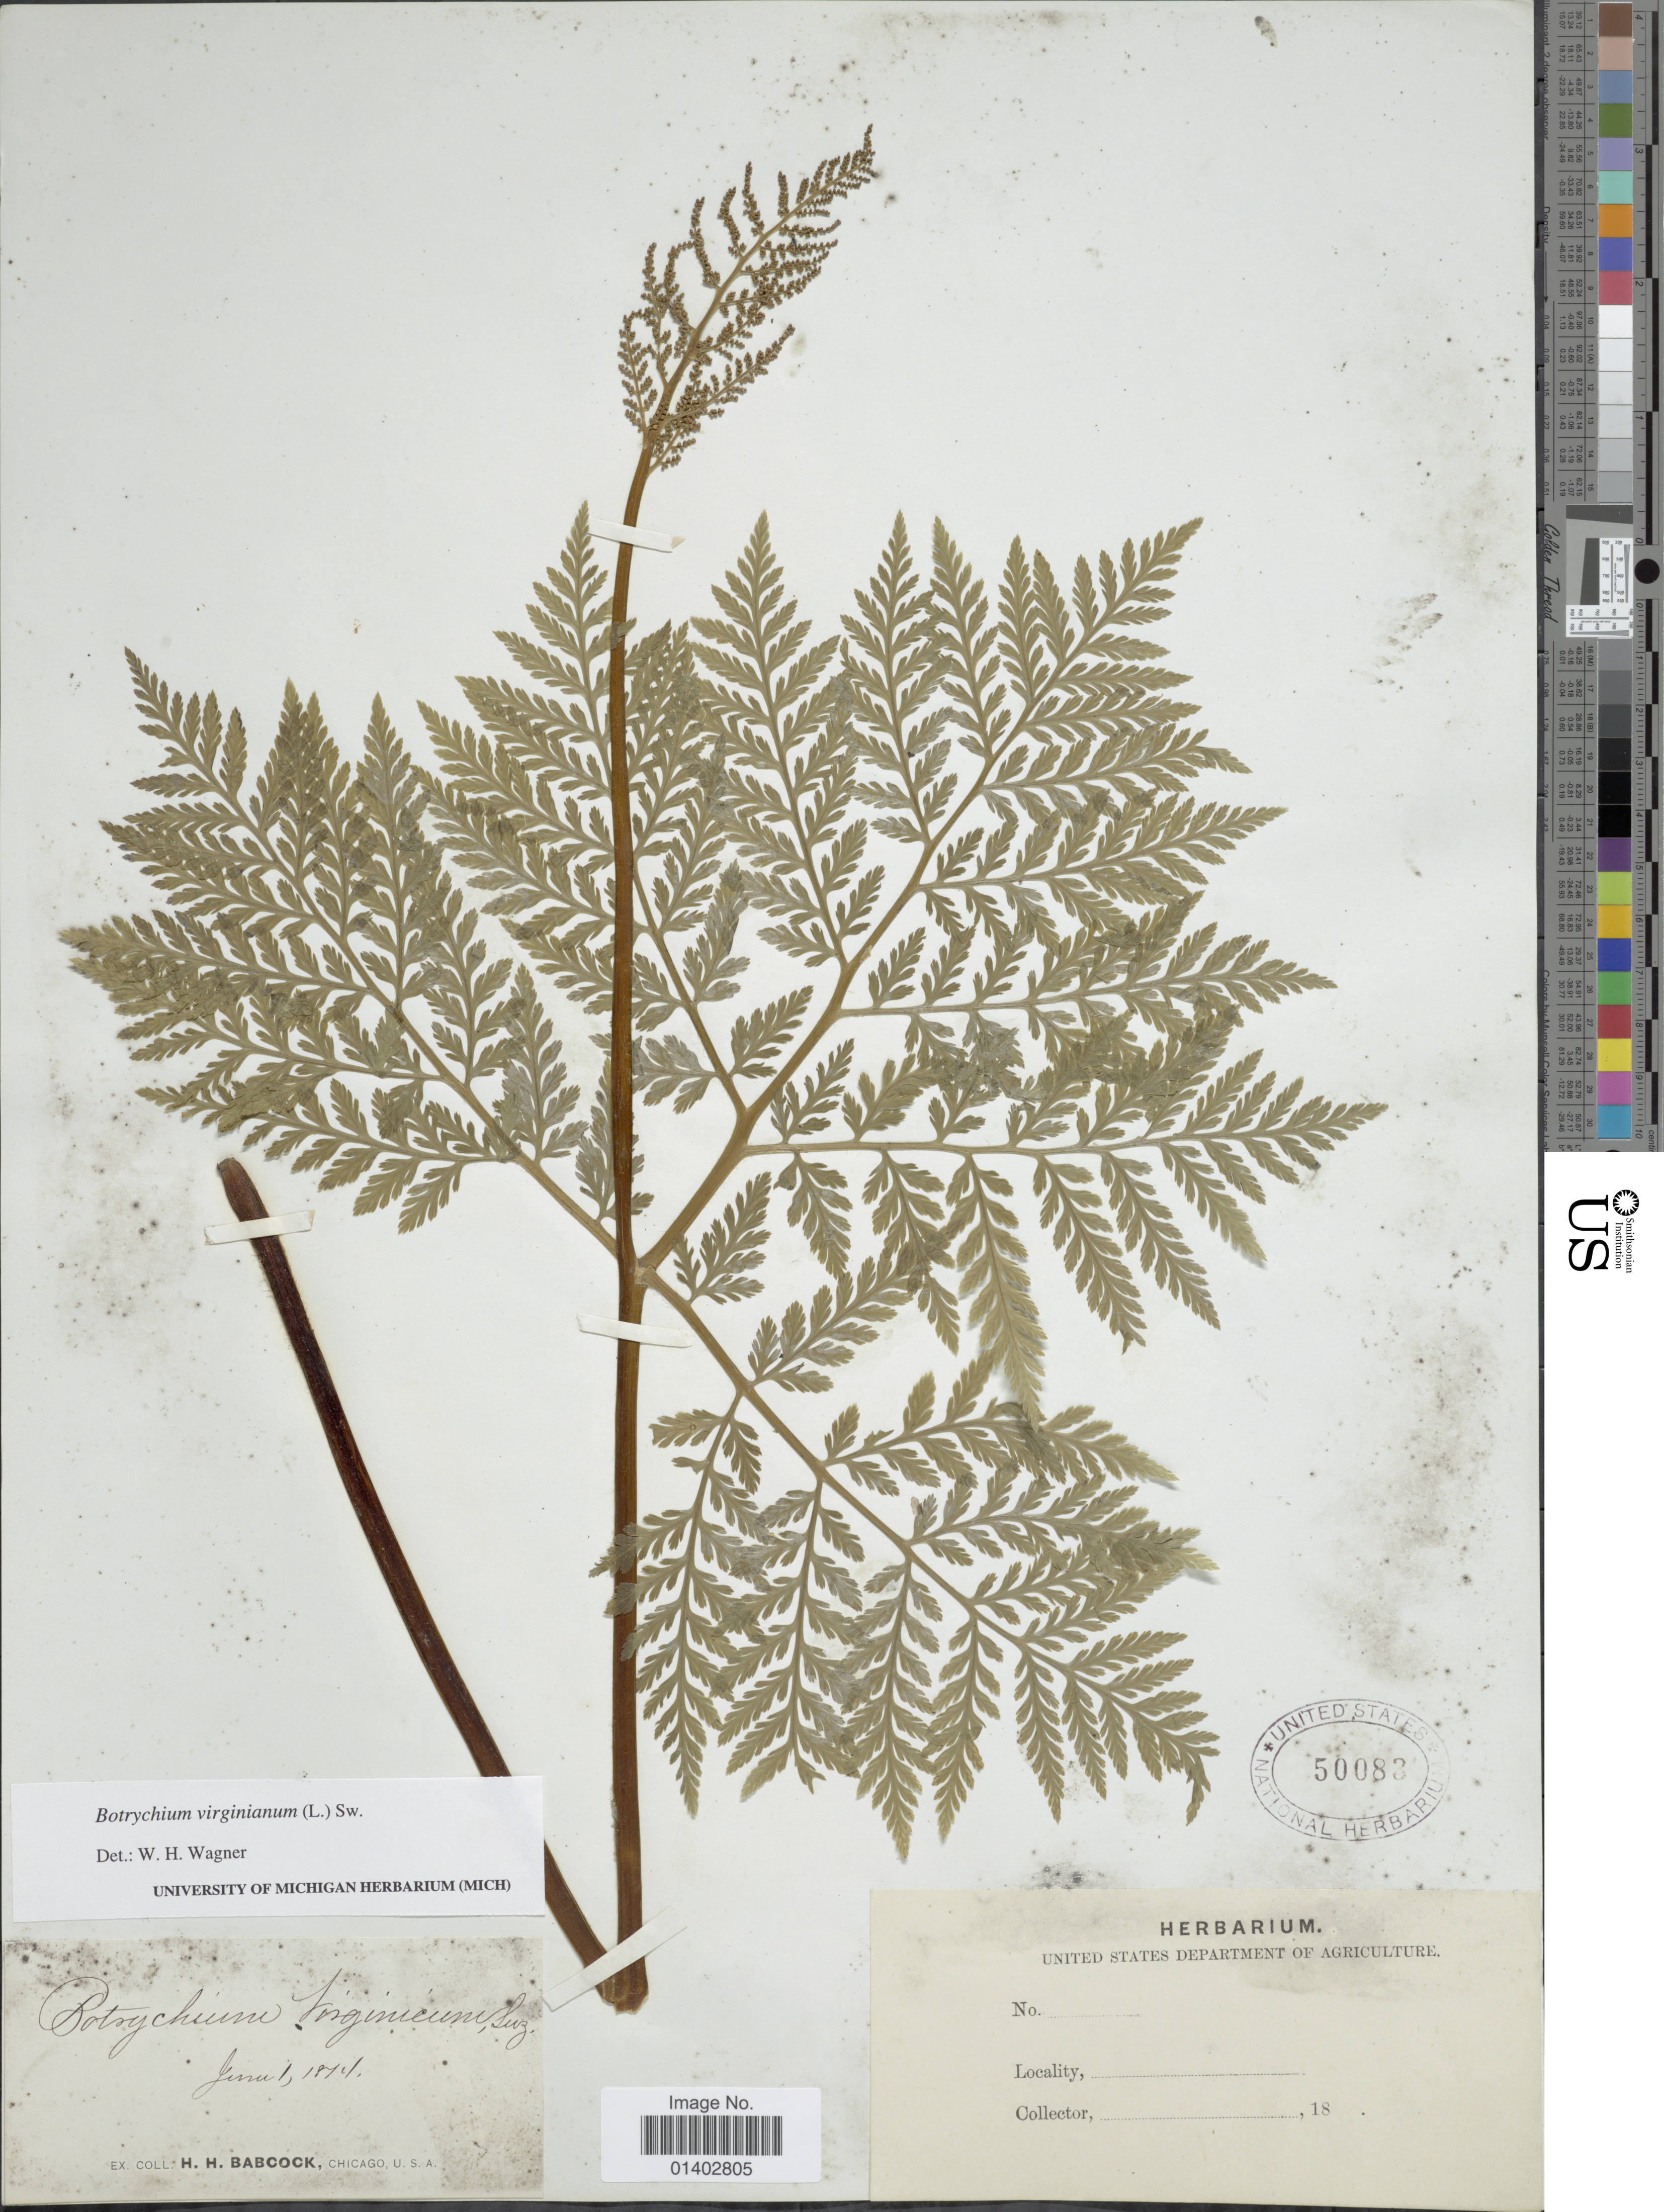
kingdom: Plantae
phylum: Tracheophyta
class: Polypodiopsida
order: Ophioglossales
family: Ophioglossaceae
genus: Botrychium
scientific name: Botrychium virginianum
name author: (L.) Sw.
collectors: H. Babcock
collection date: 1874-06-01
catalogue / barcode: US 50083